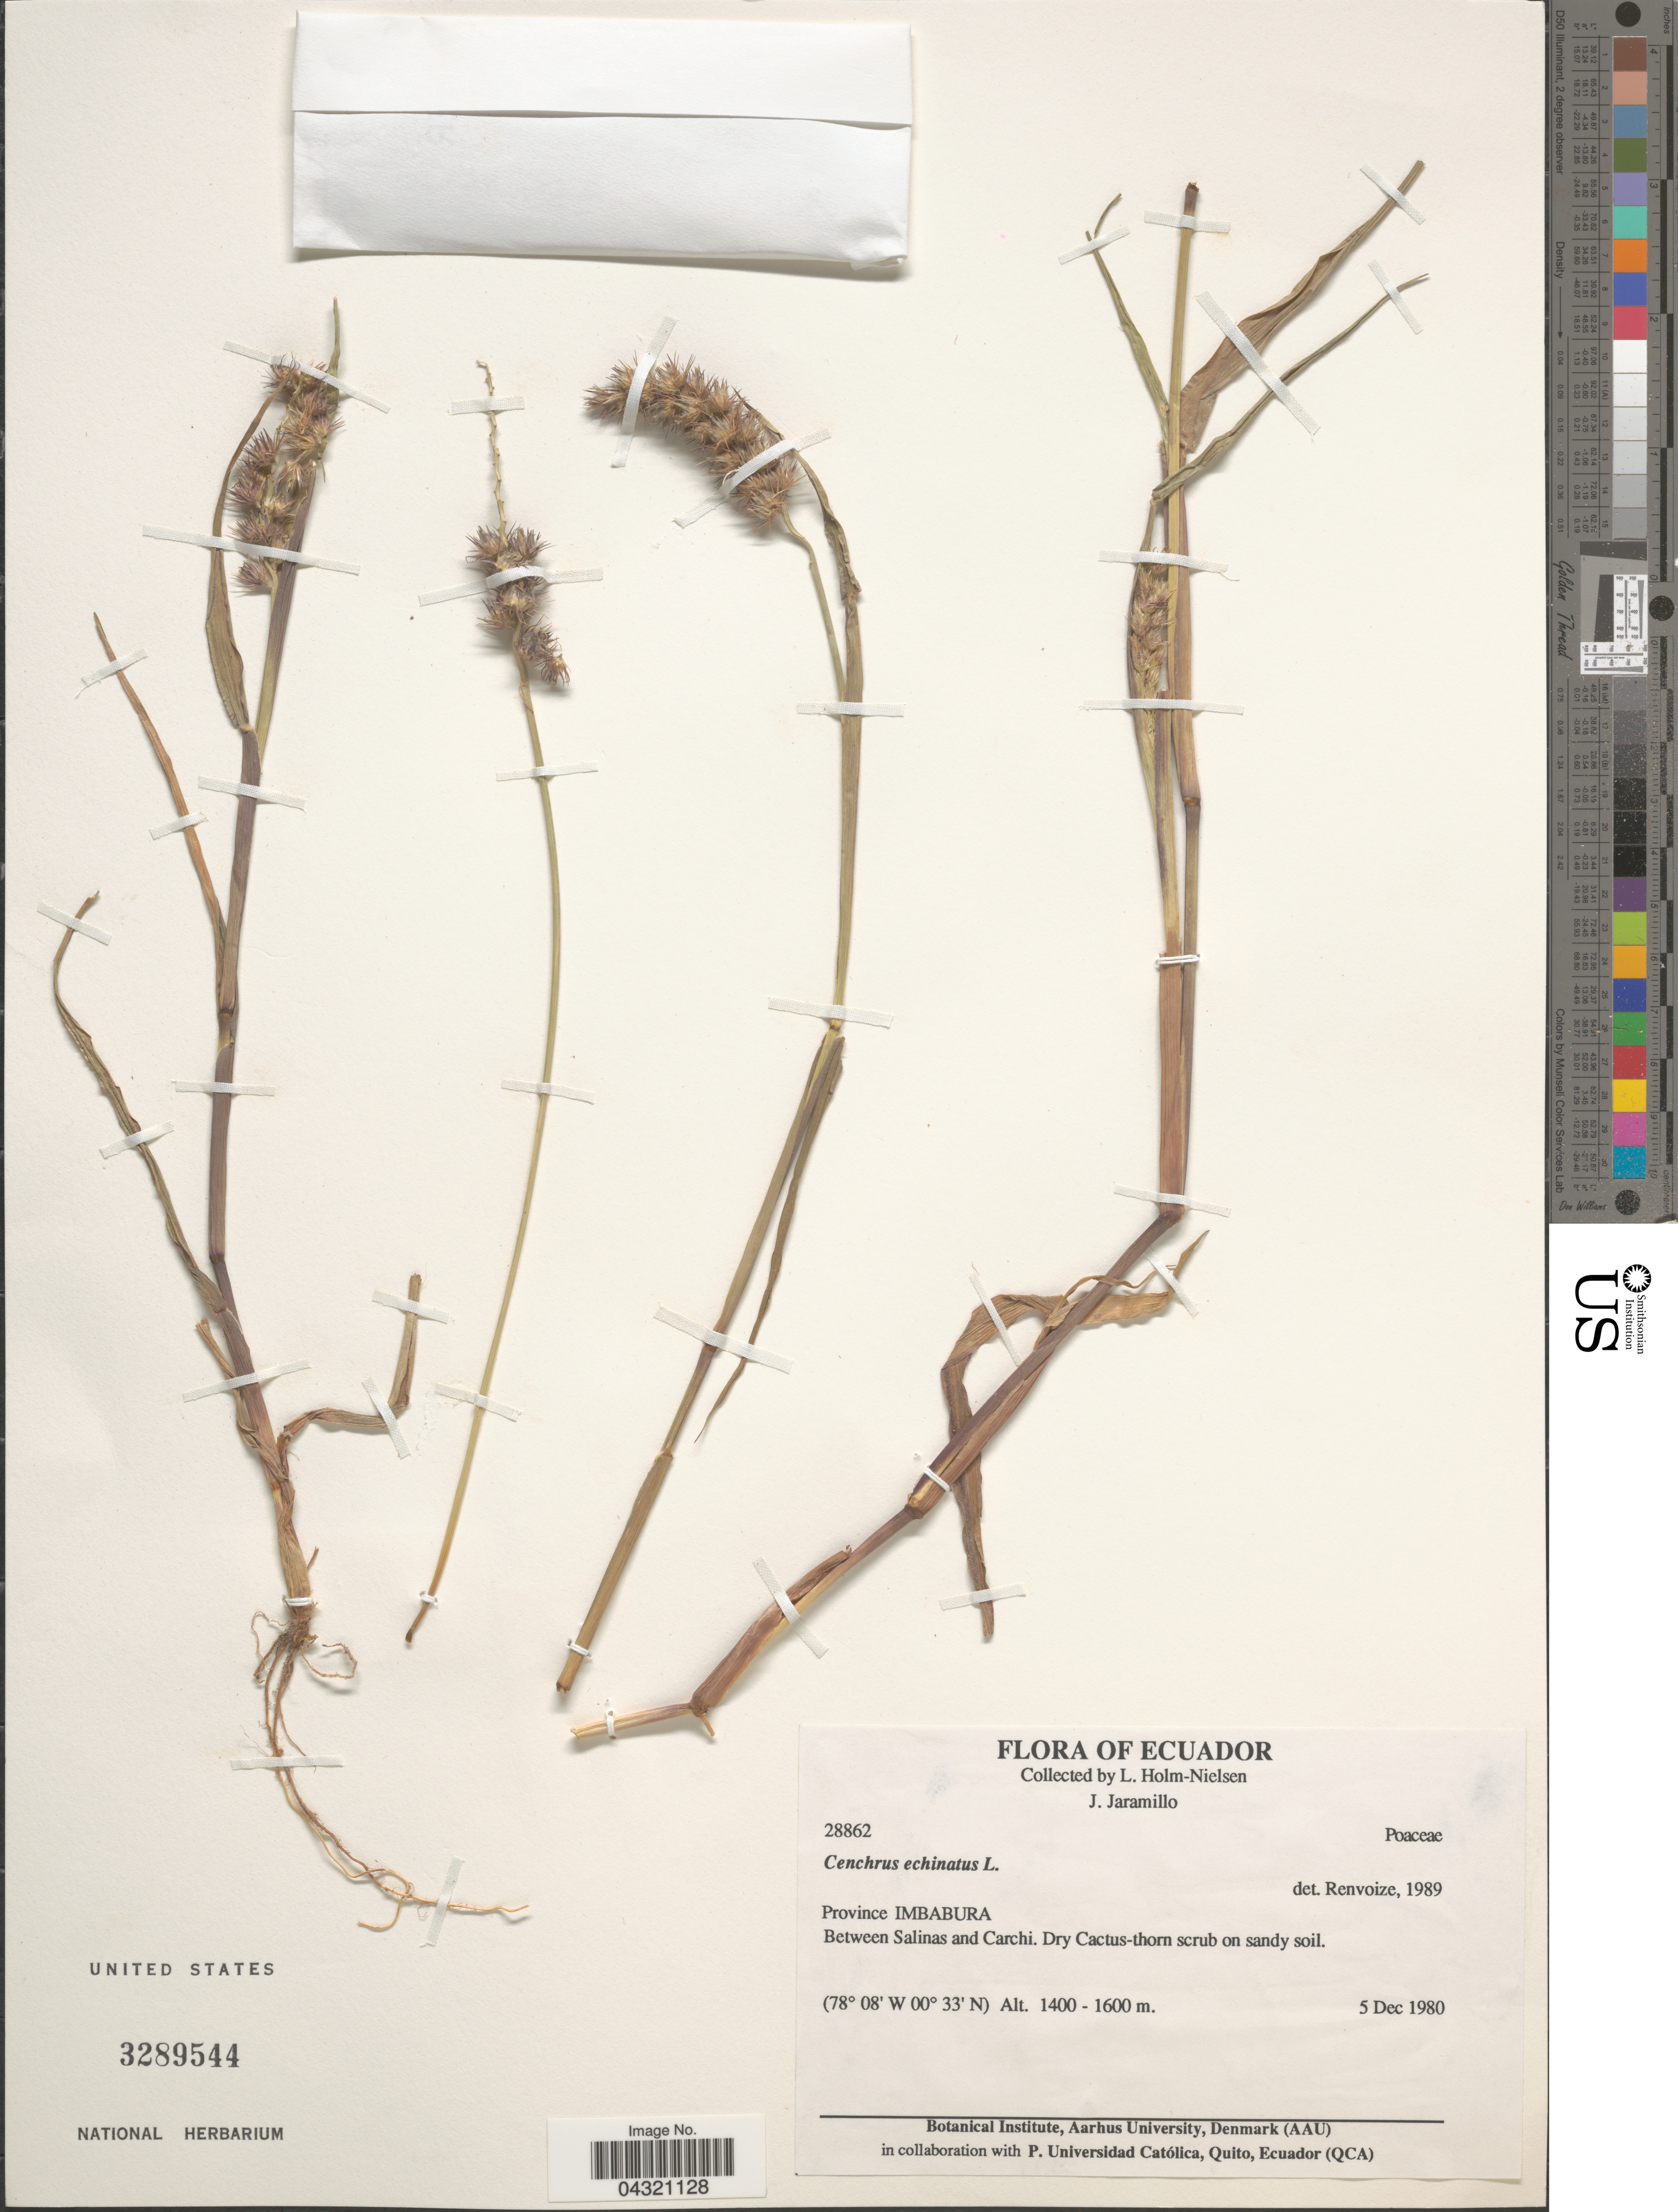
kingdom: Plantae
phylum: Tracheophyta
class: Liliopsida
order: Poales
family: Poaceae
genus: Cenchrus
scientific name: Cenchrus echinatus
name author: L.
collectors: L. Holm-Nielsen & J. Jaramillo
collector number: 28862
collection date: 1980-12-05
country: Ecuador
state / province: Imbabura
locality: Between Salinas and Carchi.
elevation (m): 1400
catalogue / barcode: US 3289544